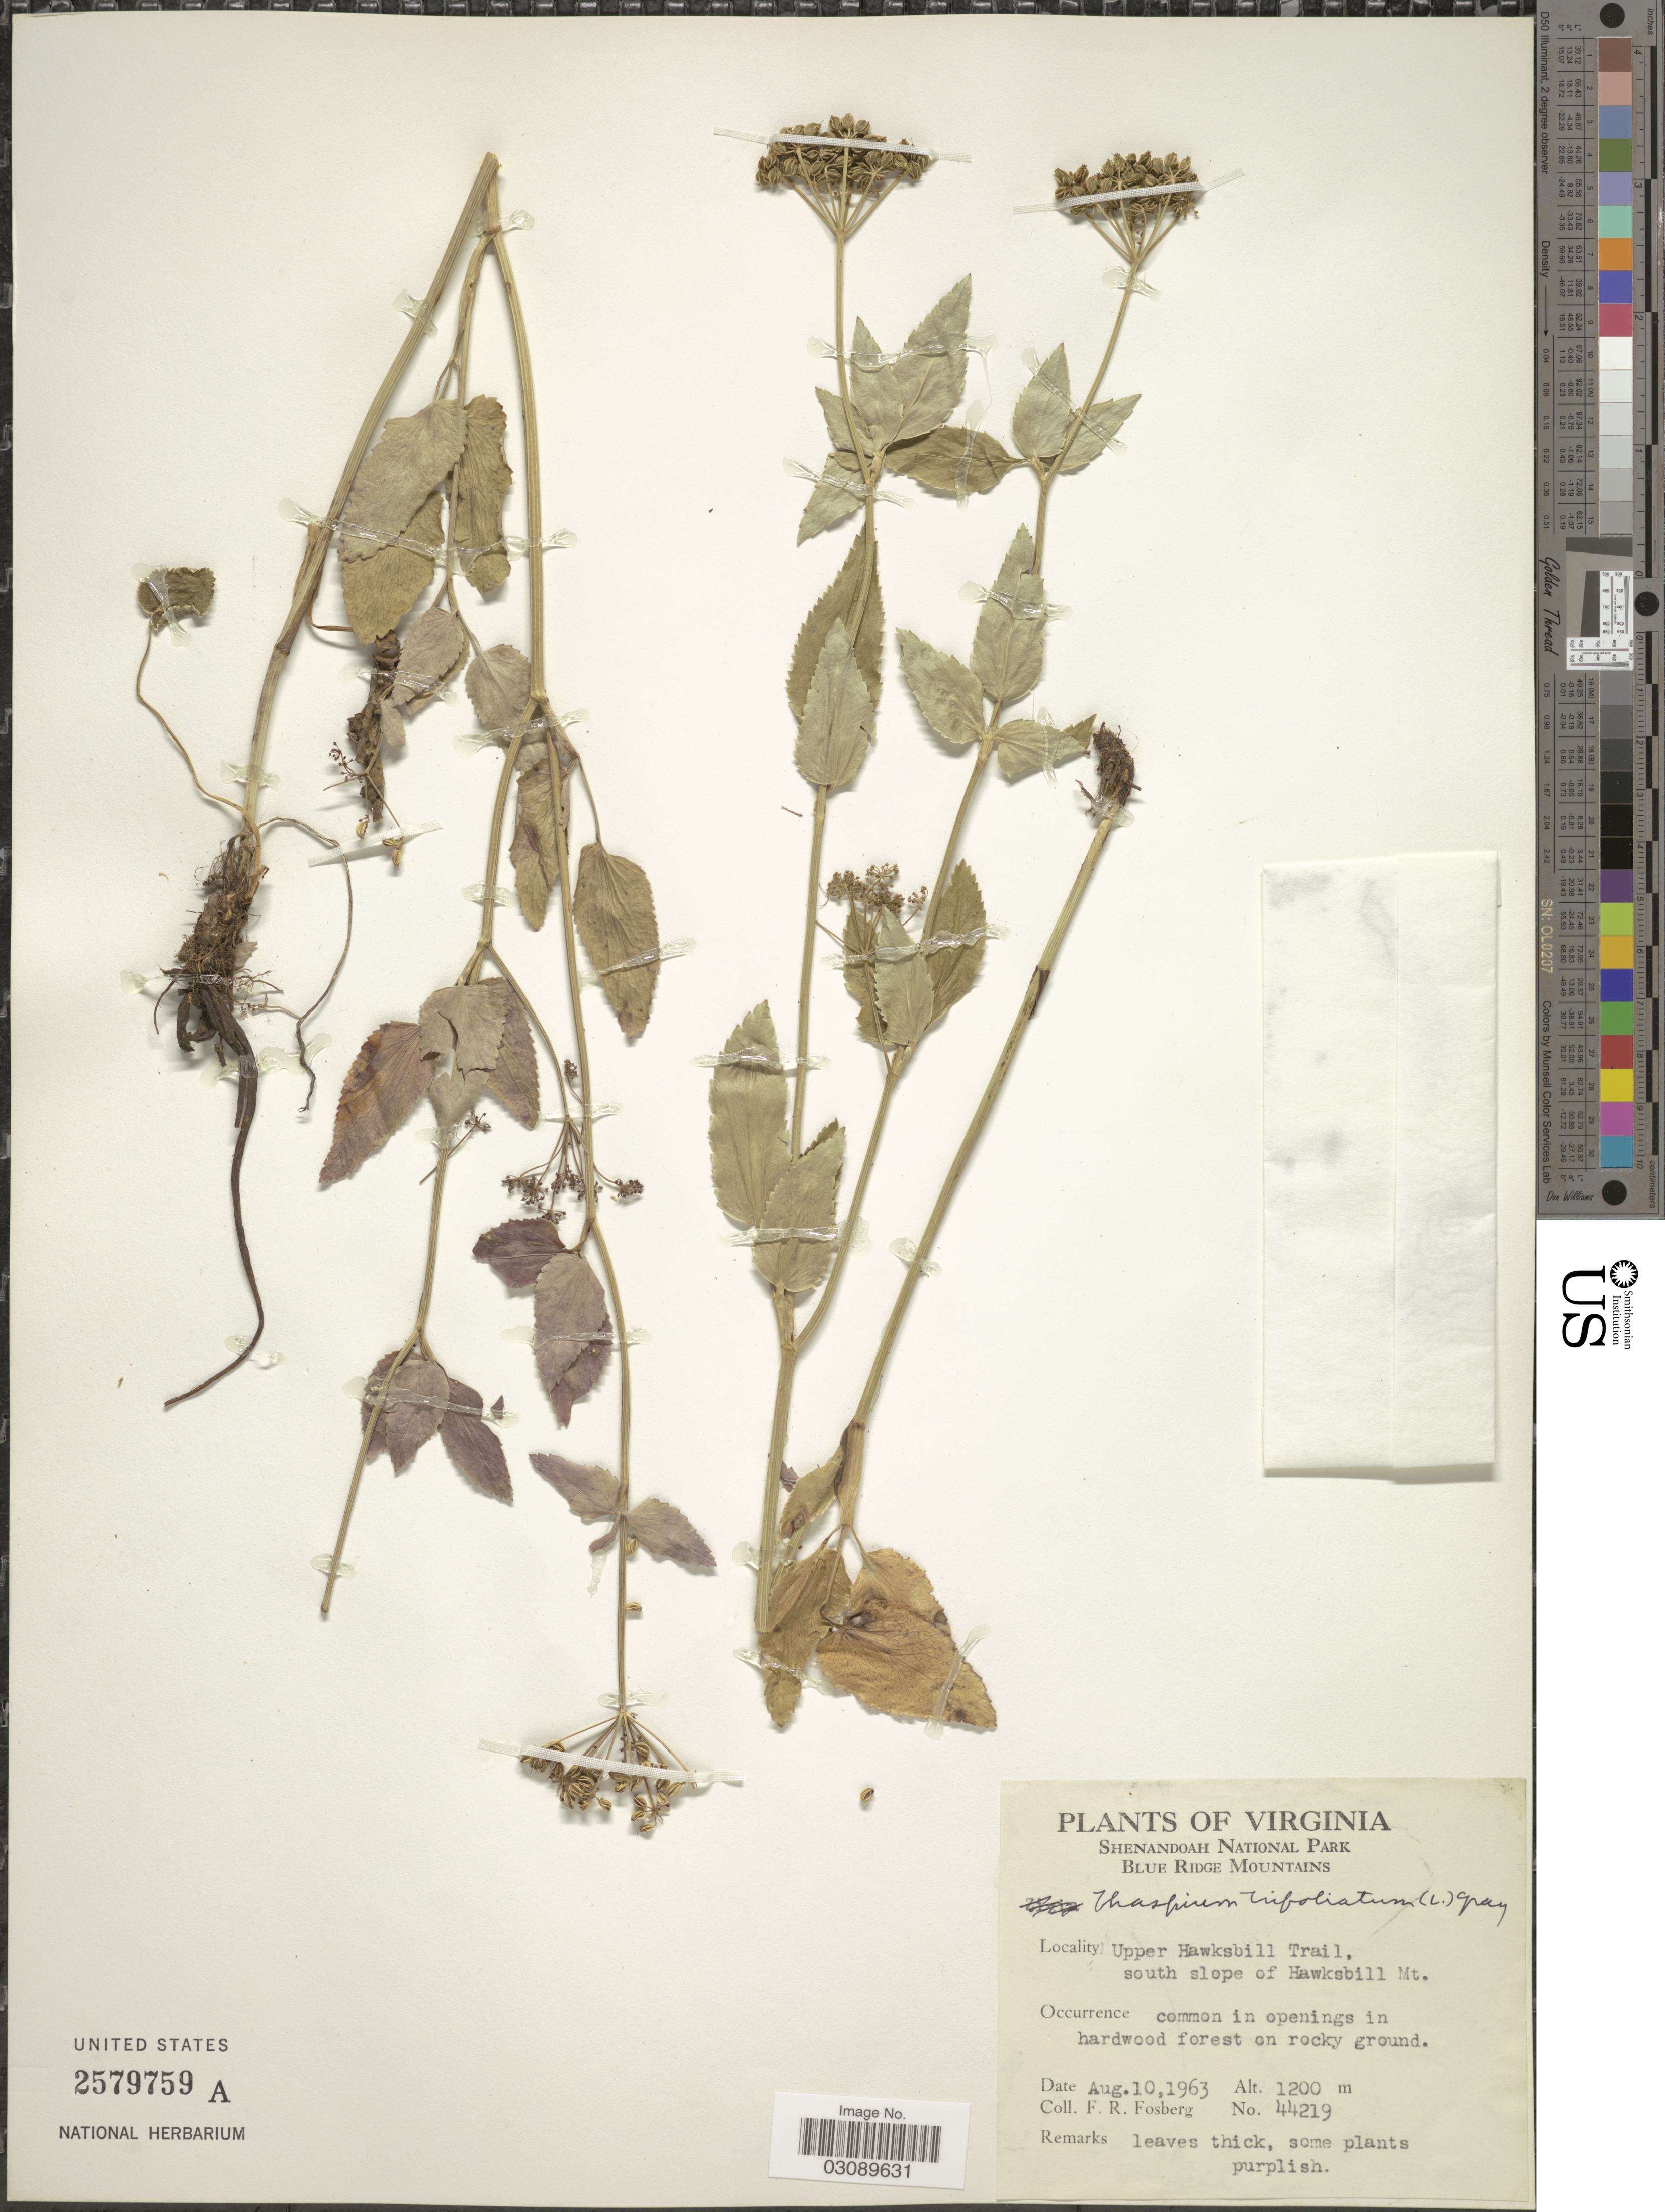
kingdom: Plantae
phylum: Tracheophyta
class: Magnoliopsida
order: Apiales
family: Apiaceae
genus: Thaspium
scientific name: Thaspium trifoliatum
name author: (L.) A. Gray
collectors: F. R. Fosberg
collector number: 44219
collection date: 1963-08-10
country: United States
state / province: Virginia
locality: Shenandoah National Park. Blue Ridge Mountains. Upper Hawksbill Trail, south slope of Hawksbill Mt.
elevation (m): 1200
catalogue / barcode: US 2579759A